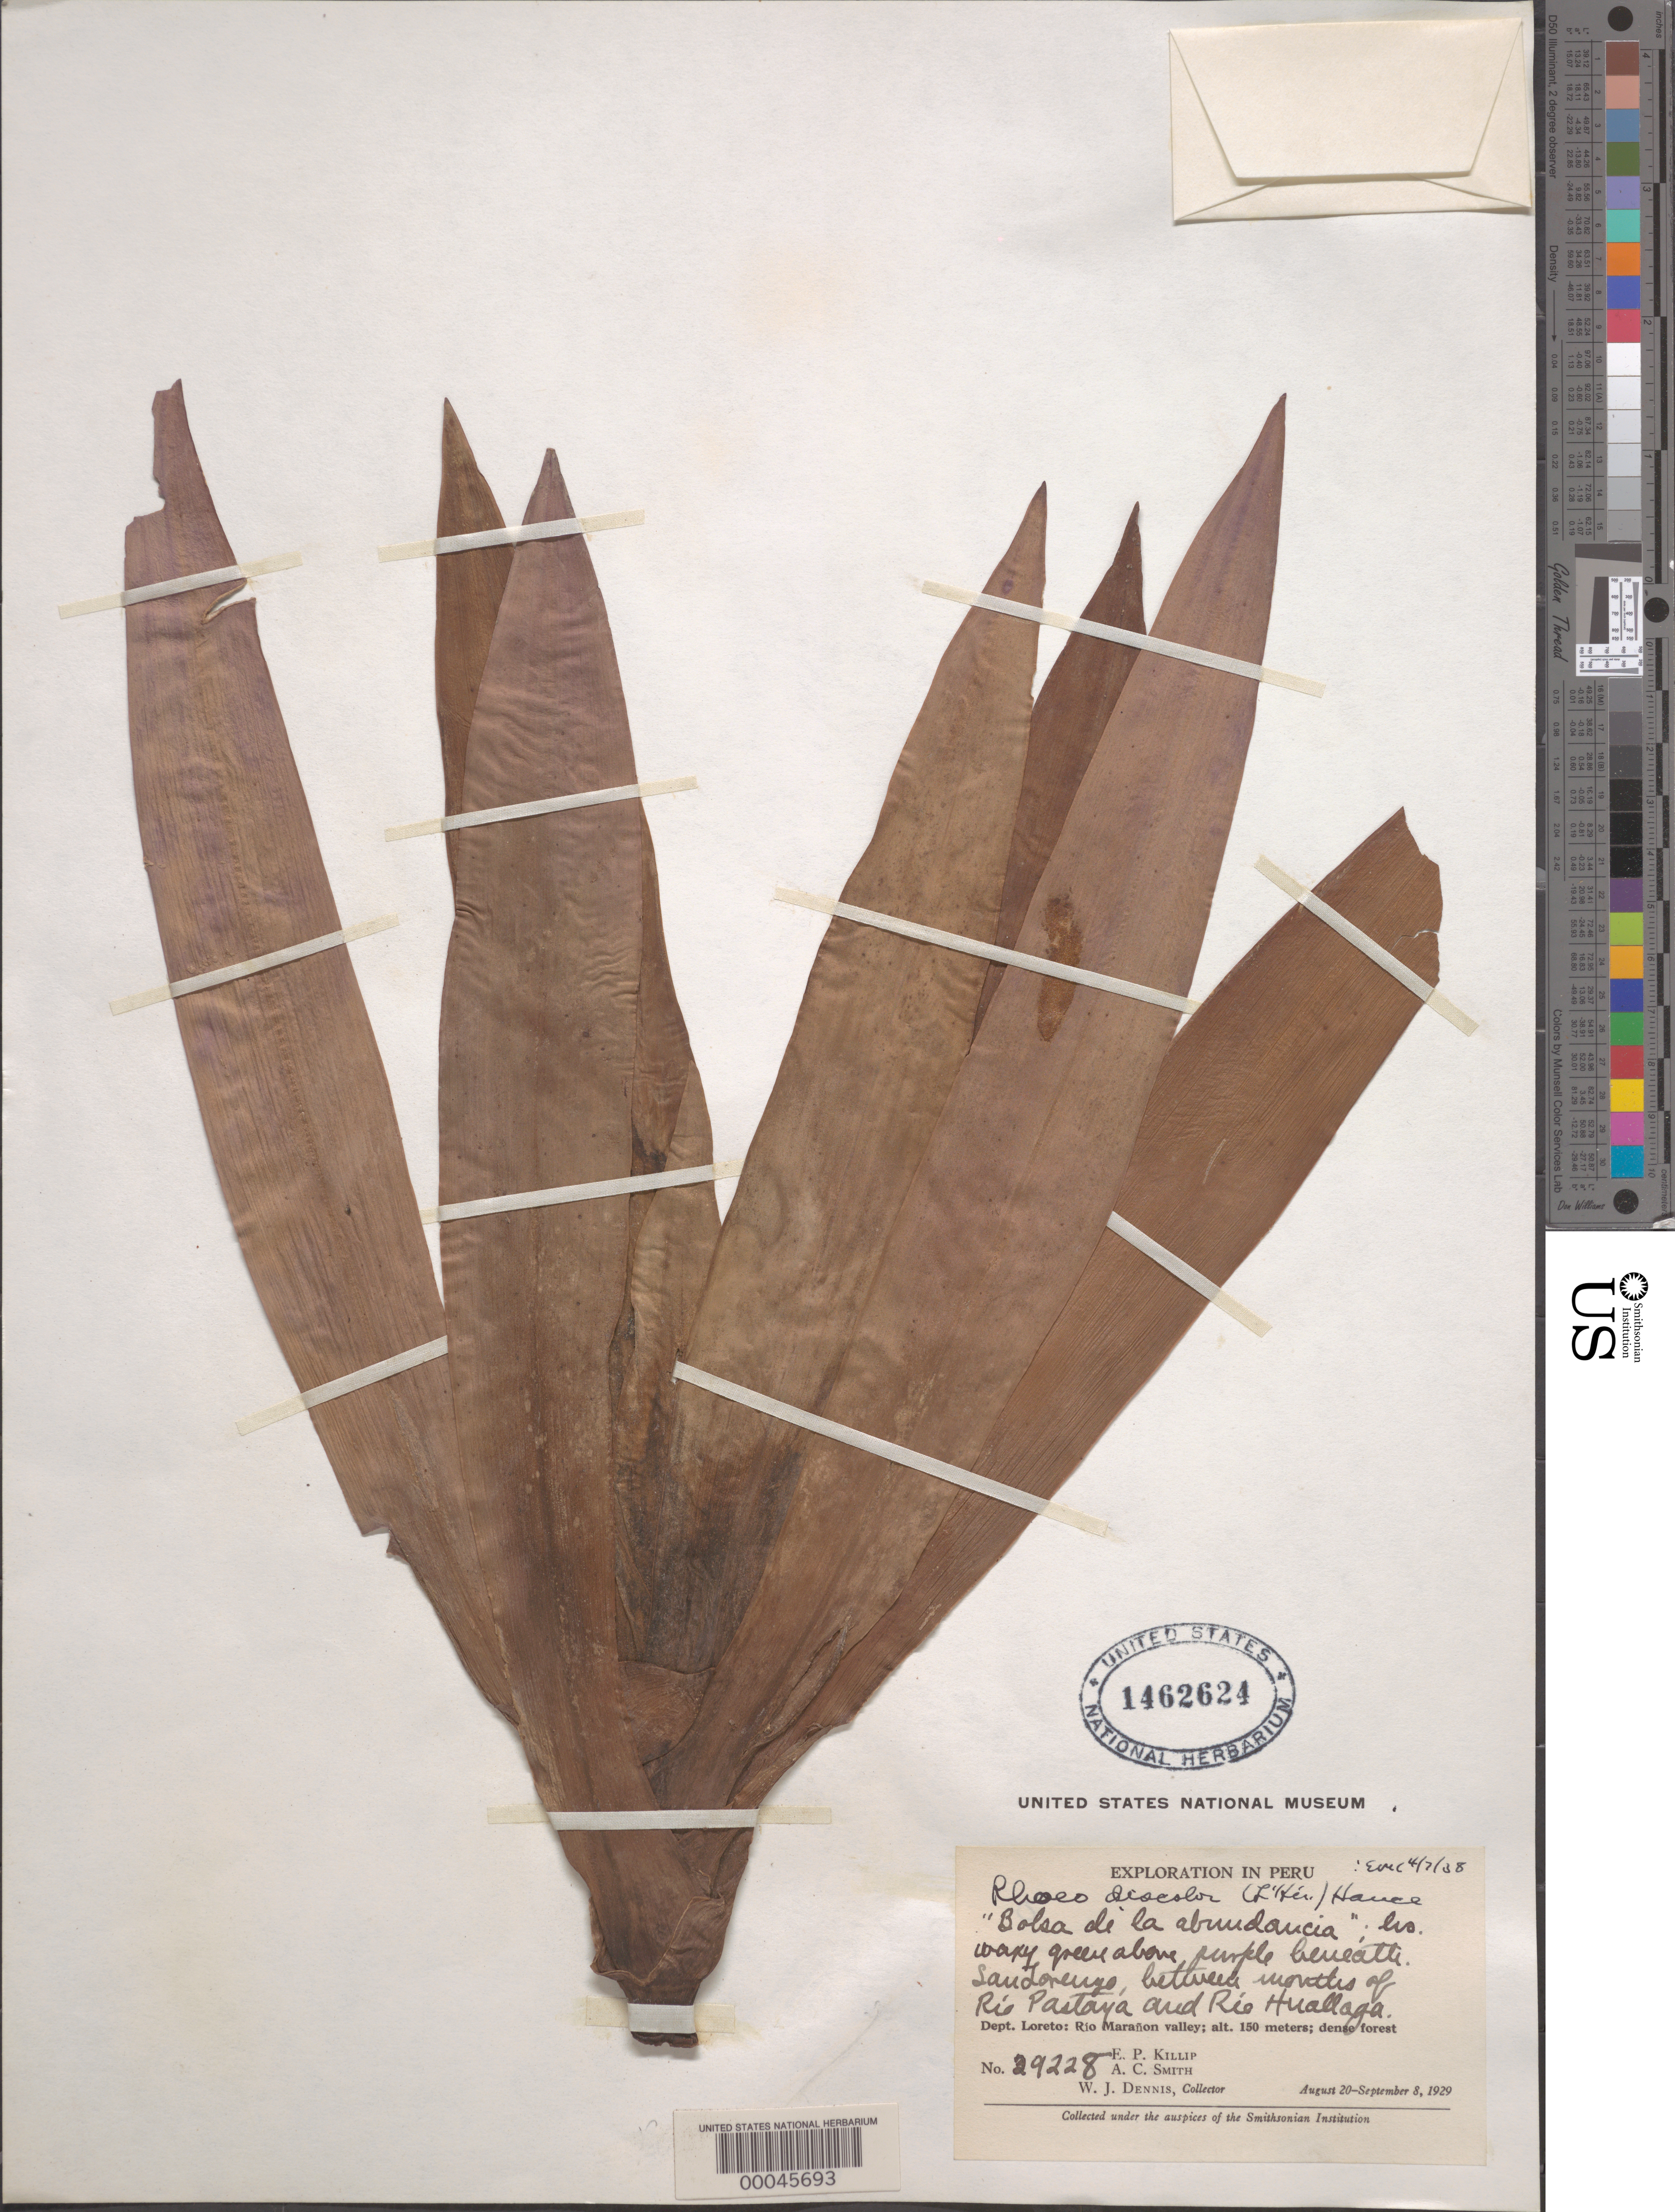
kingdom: Plantae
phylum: Tracheophyta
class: Liliopsida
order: Commelinales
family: Commelinaceae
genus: Tradescantia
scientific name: Tradescantia spathacea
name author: Sw.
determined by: Strong, Mark T., (BOT), Smithsonian Institution - National Museum of Natural History (UNITED STATES)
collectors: E. P. Killip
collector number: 29228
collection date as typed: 20 Aug 1926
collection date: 1926-08-20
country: Peru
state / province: Loreto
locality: Rio maranon valley between mouths of rio pastaya and rio huallaga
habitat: Dense forest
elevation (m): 150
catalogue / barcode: US 1462624